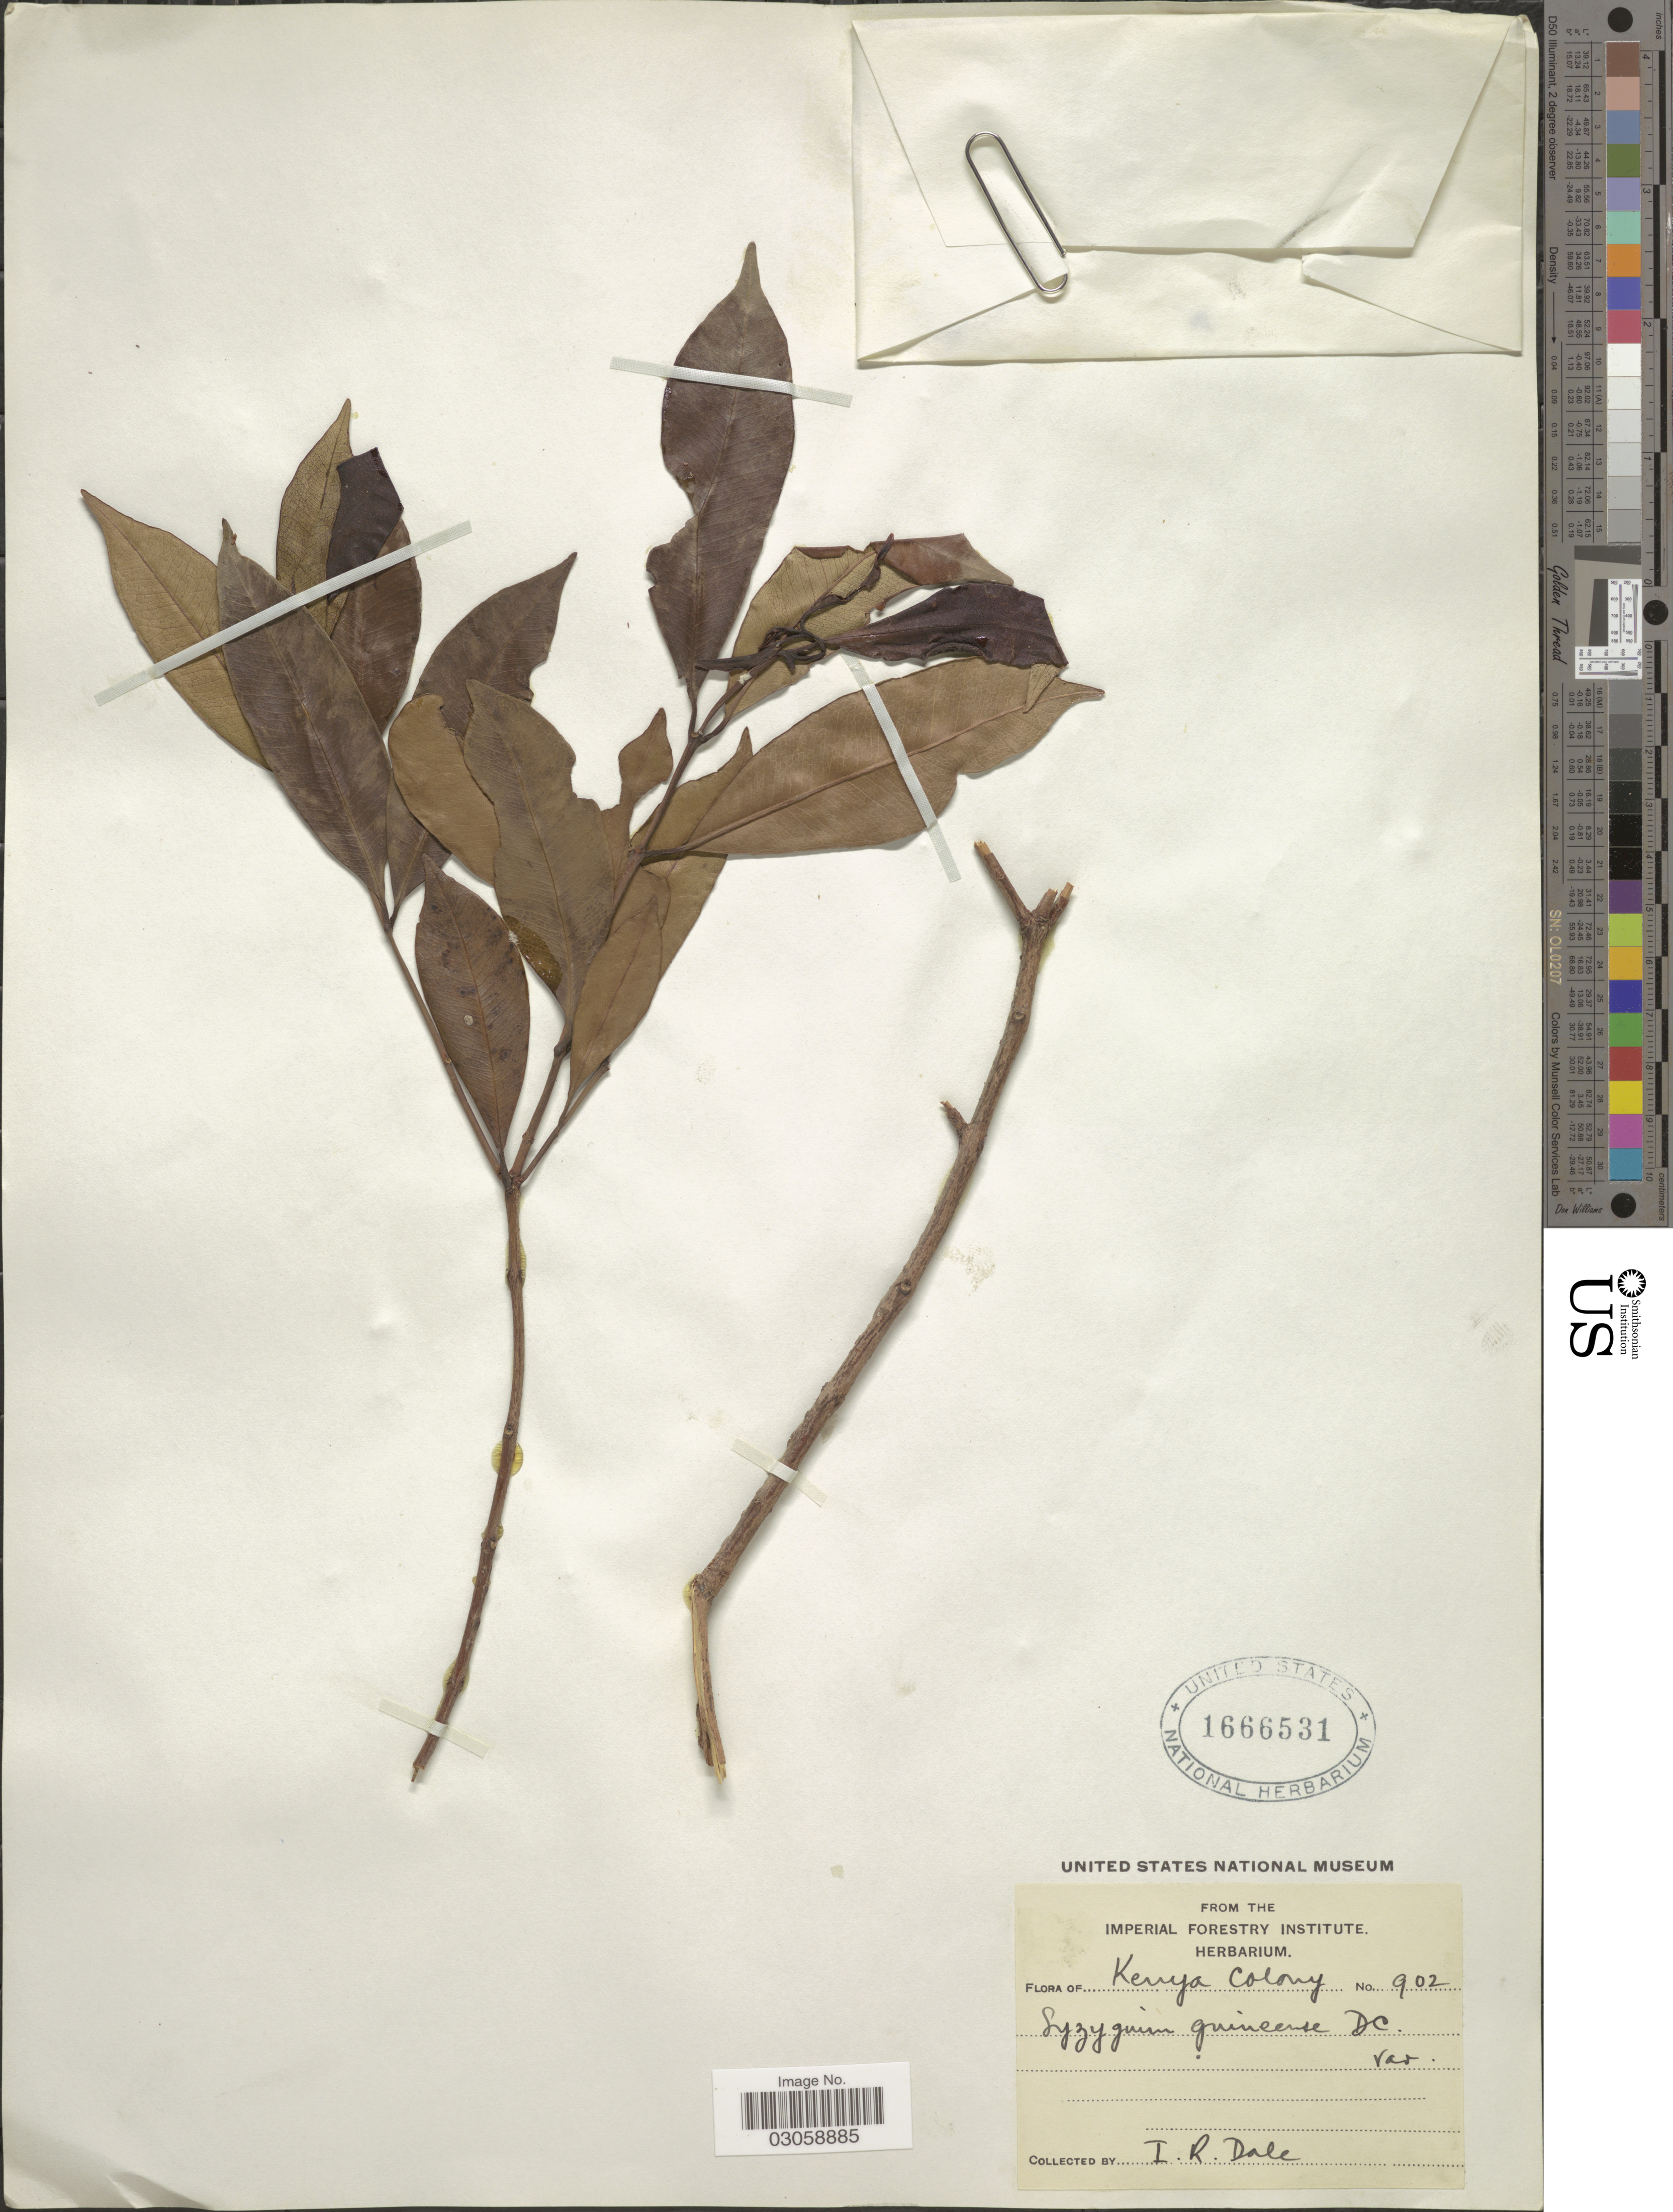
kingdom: Plantae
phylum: Tracheophyta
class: Magnoliopsida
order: Myrtales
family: Myrtaceae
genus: Syzygium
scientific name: Syzygium guineense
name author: (Willd.) DC.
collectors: I. Dale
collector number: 902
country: Kenya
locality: Kenya Colony.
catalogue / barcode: US 1666531